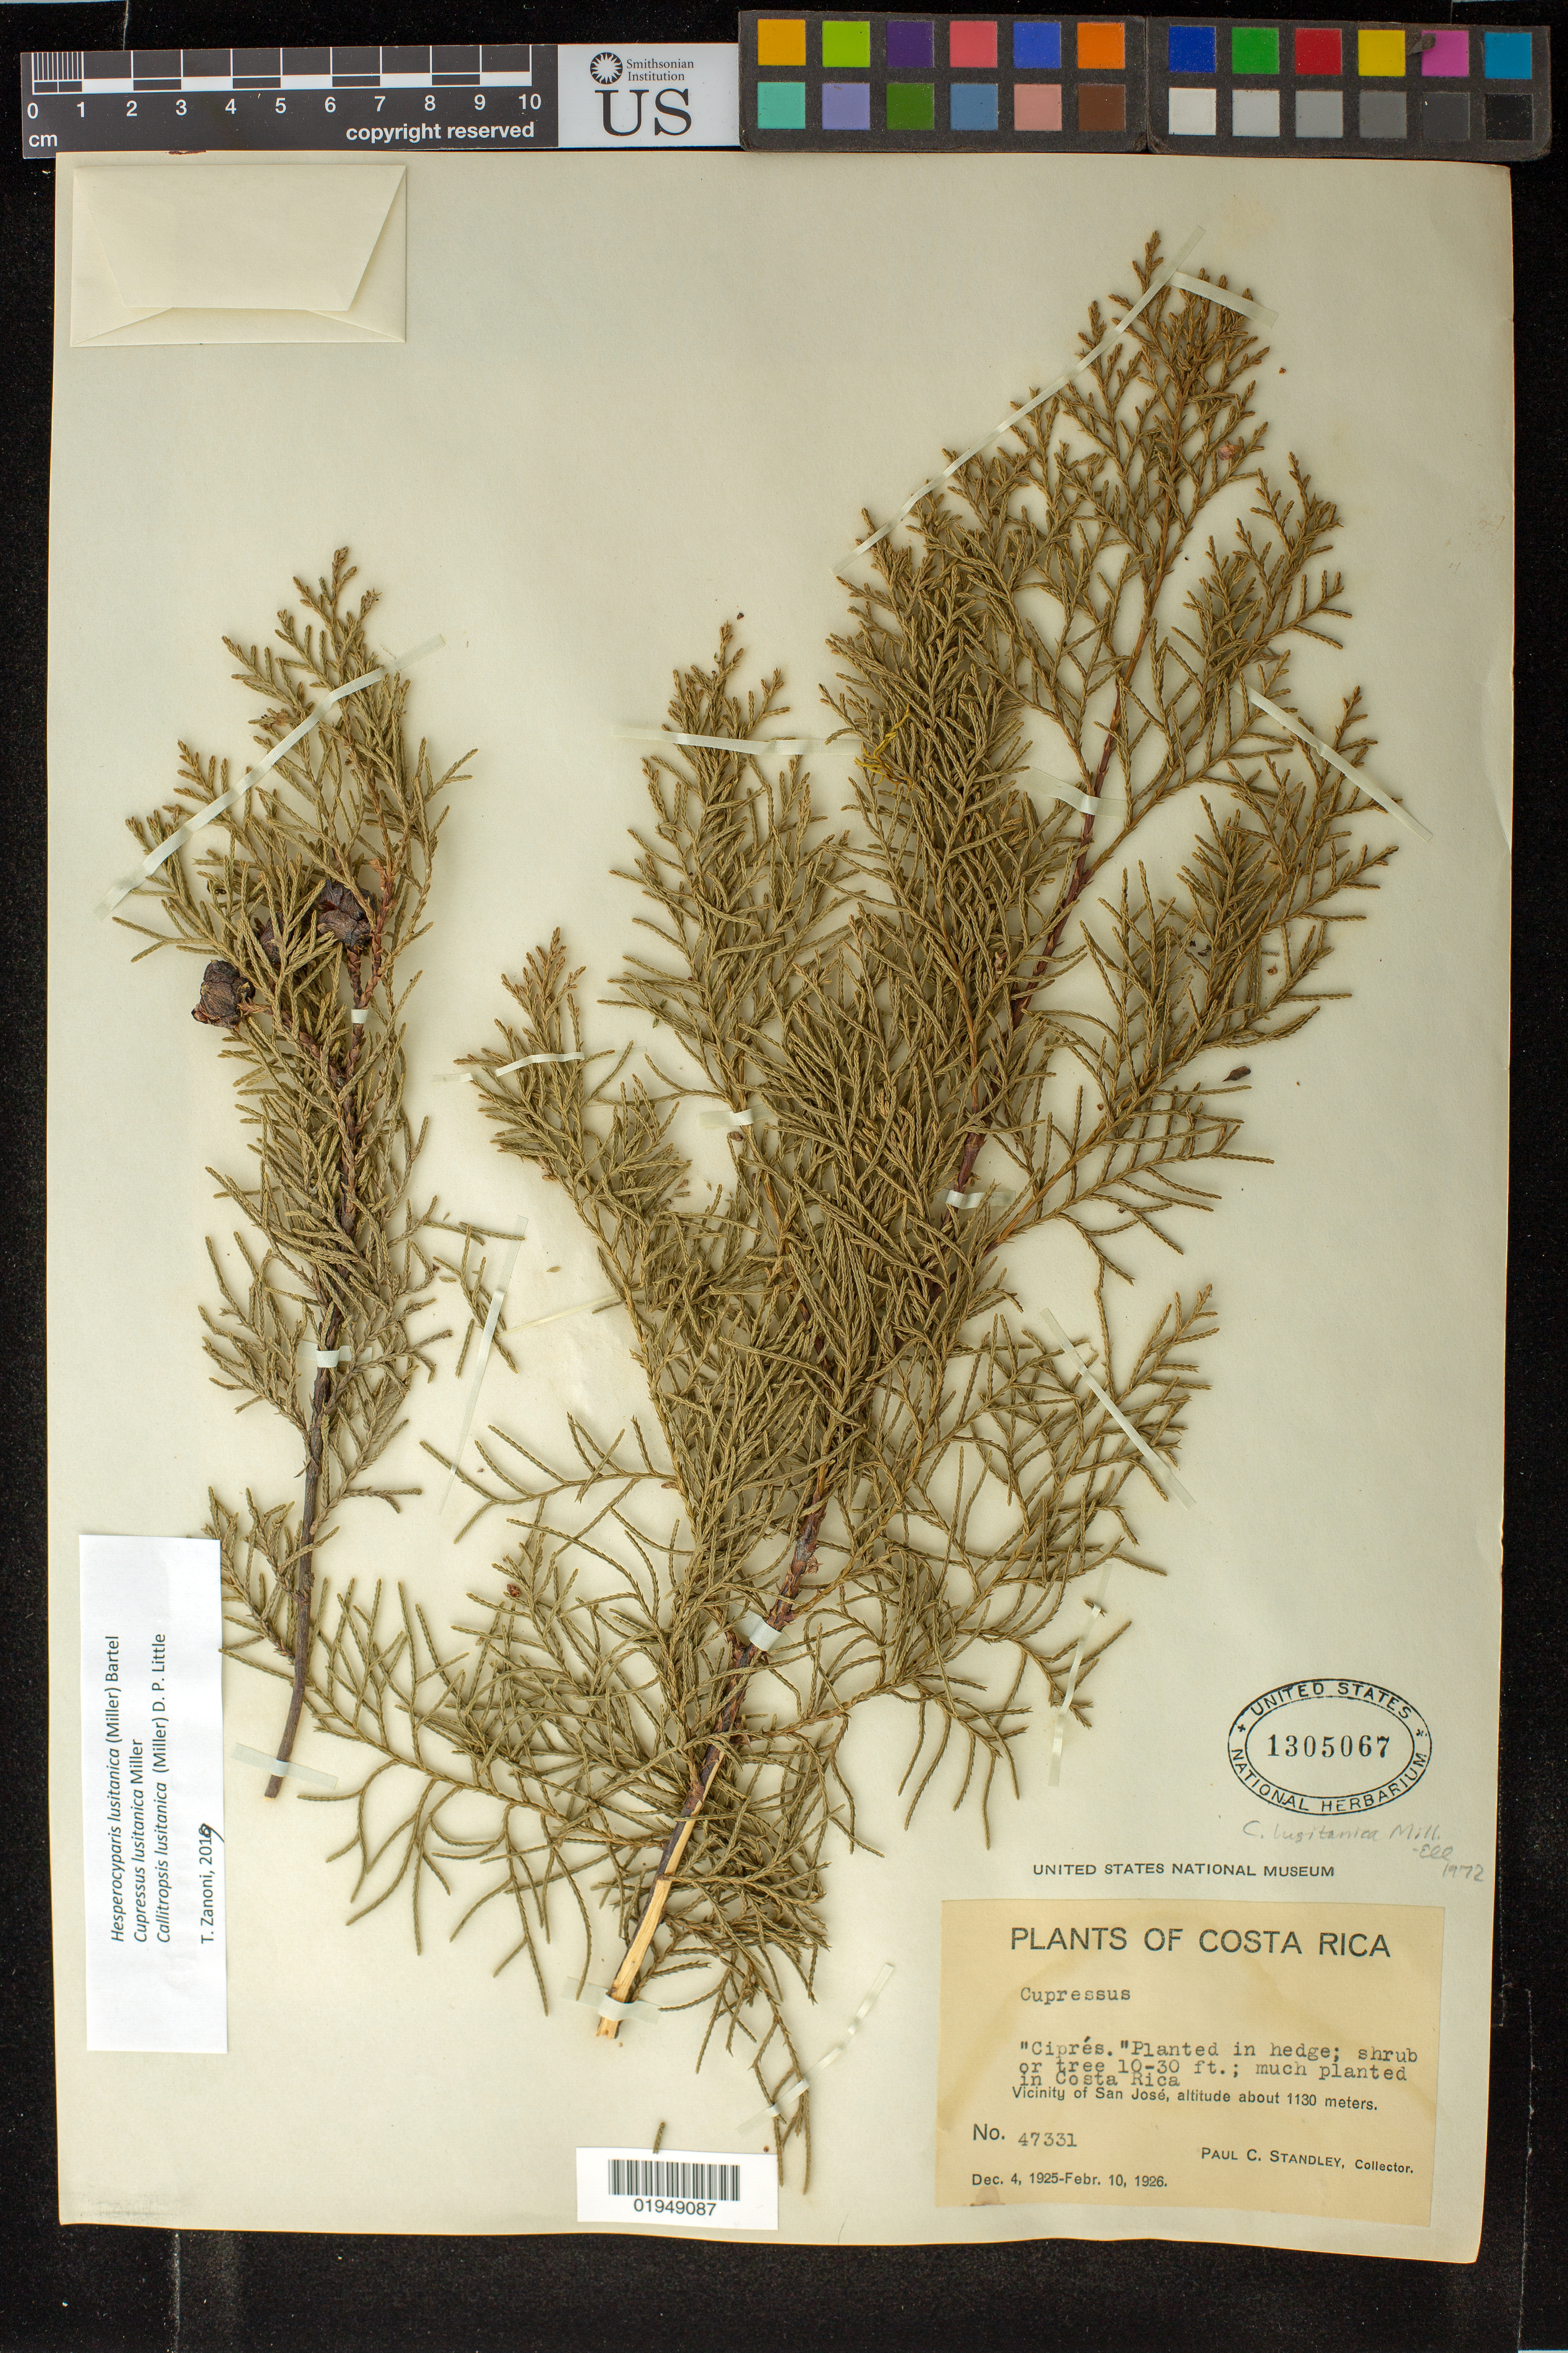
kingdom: Plantae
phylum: Tracheophyta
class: Pinopsida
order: Pinales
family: Cupressaceae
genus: Hesperocyparis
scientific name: Hesperocyparis lusitanica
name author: (Miller) Bartel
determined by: Zanoni, T. A., (NY), New York Botanical Garden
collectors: P. C. Standley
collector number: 47331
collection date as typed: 04 Dec 1925 to 10 Feb 1926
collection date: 1925-12-04/1926-02-10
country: Costa Rica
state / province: San José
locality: Vicinity of San José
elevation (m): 1130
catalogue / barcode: US 1305067